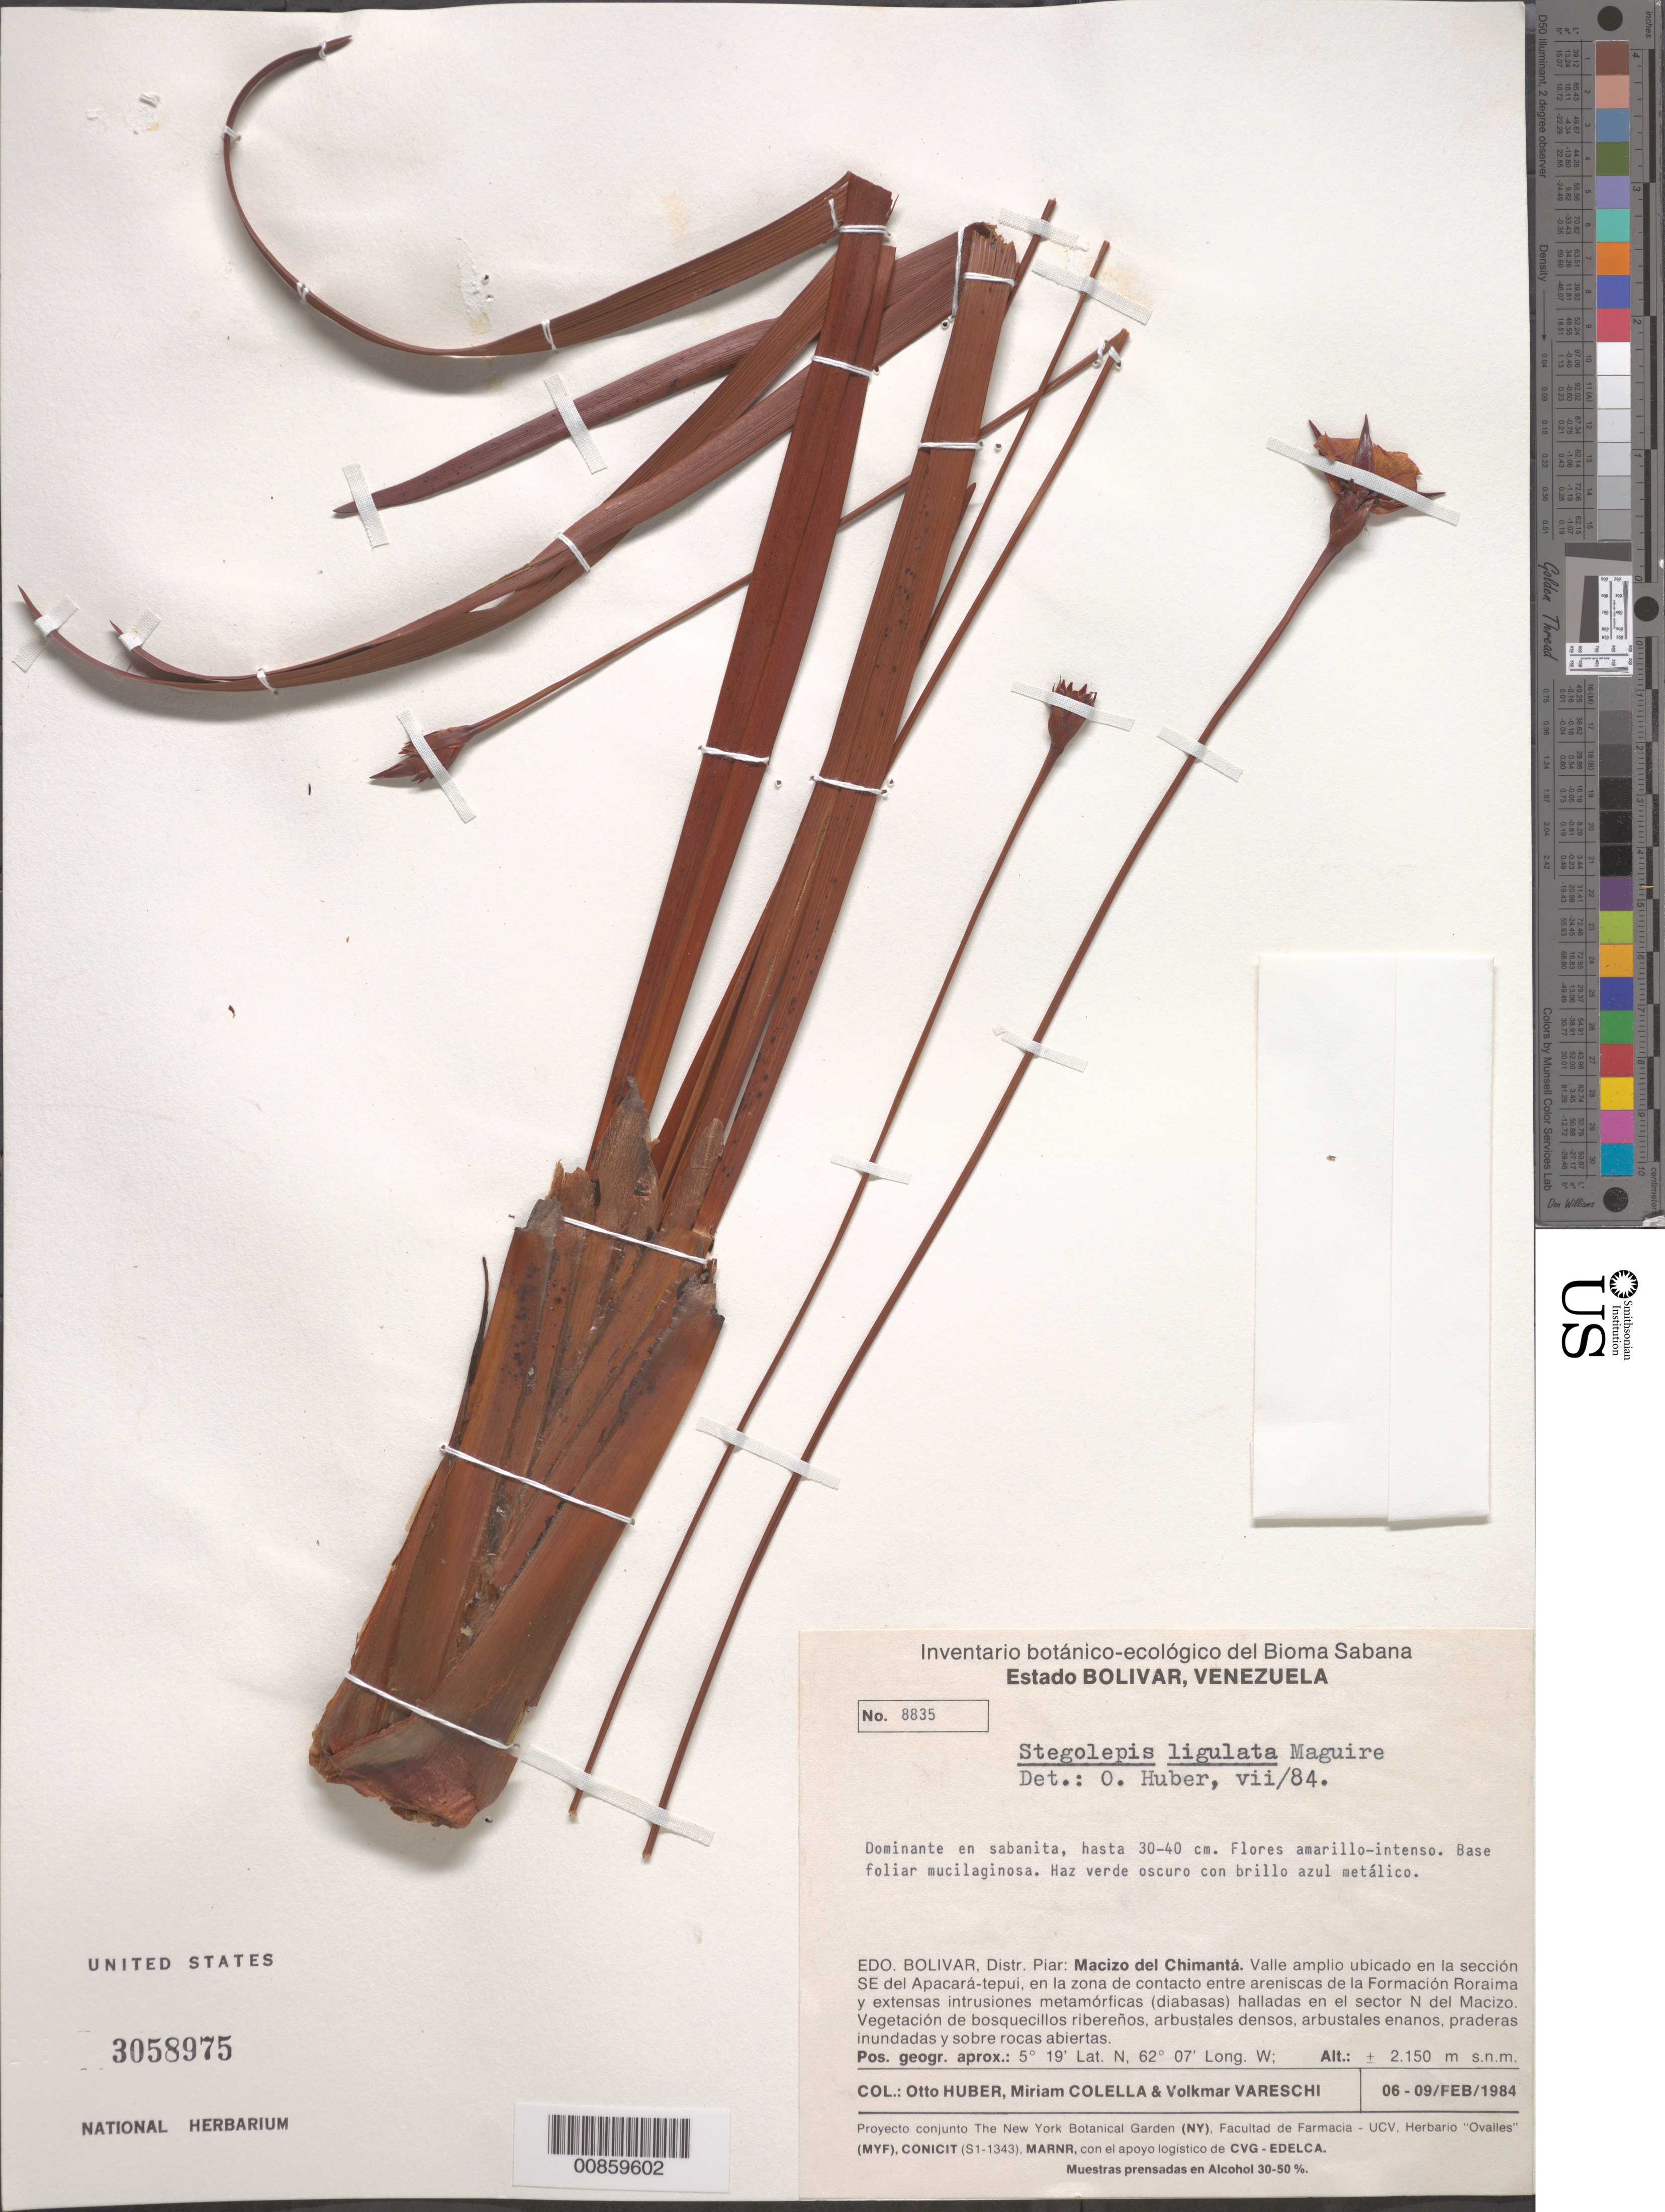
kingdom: Plantae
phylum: Tracheophyta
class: Liliopsida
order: Poales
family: Rapateaceae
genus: Stegolepis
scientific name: Stegolepis ligulata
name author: Maguire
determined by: Huber, Otto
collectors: O. Huber, M. Colella & V. Vareschi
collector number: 8835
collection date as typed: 6-Feb-85 to 8-Feb-85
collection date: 1985-02-06/1985-02-08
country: Venezuela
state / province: Bolívar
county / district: Piar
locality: Macizo del Chimantá, sector SE del Apacará-tepuí, entre la Formacion Roraima y el sector N del Macizo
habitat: Sabanita. Vegetación de bosquecillos ribereños, arbustales densos, arbustales enanos, parderas inundadas y sobre rocas abiertas. Sabanita.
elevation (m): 2150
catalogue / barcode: US 3058975